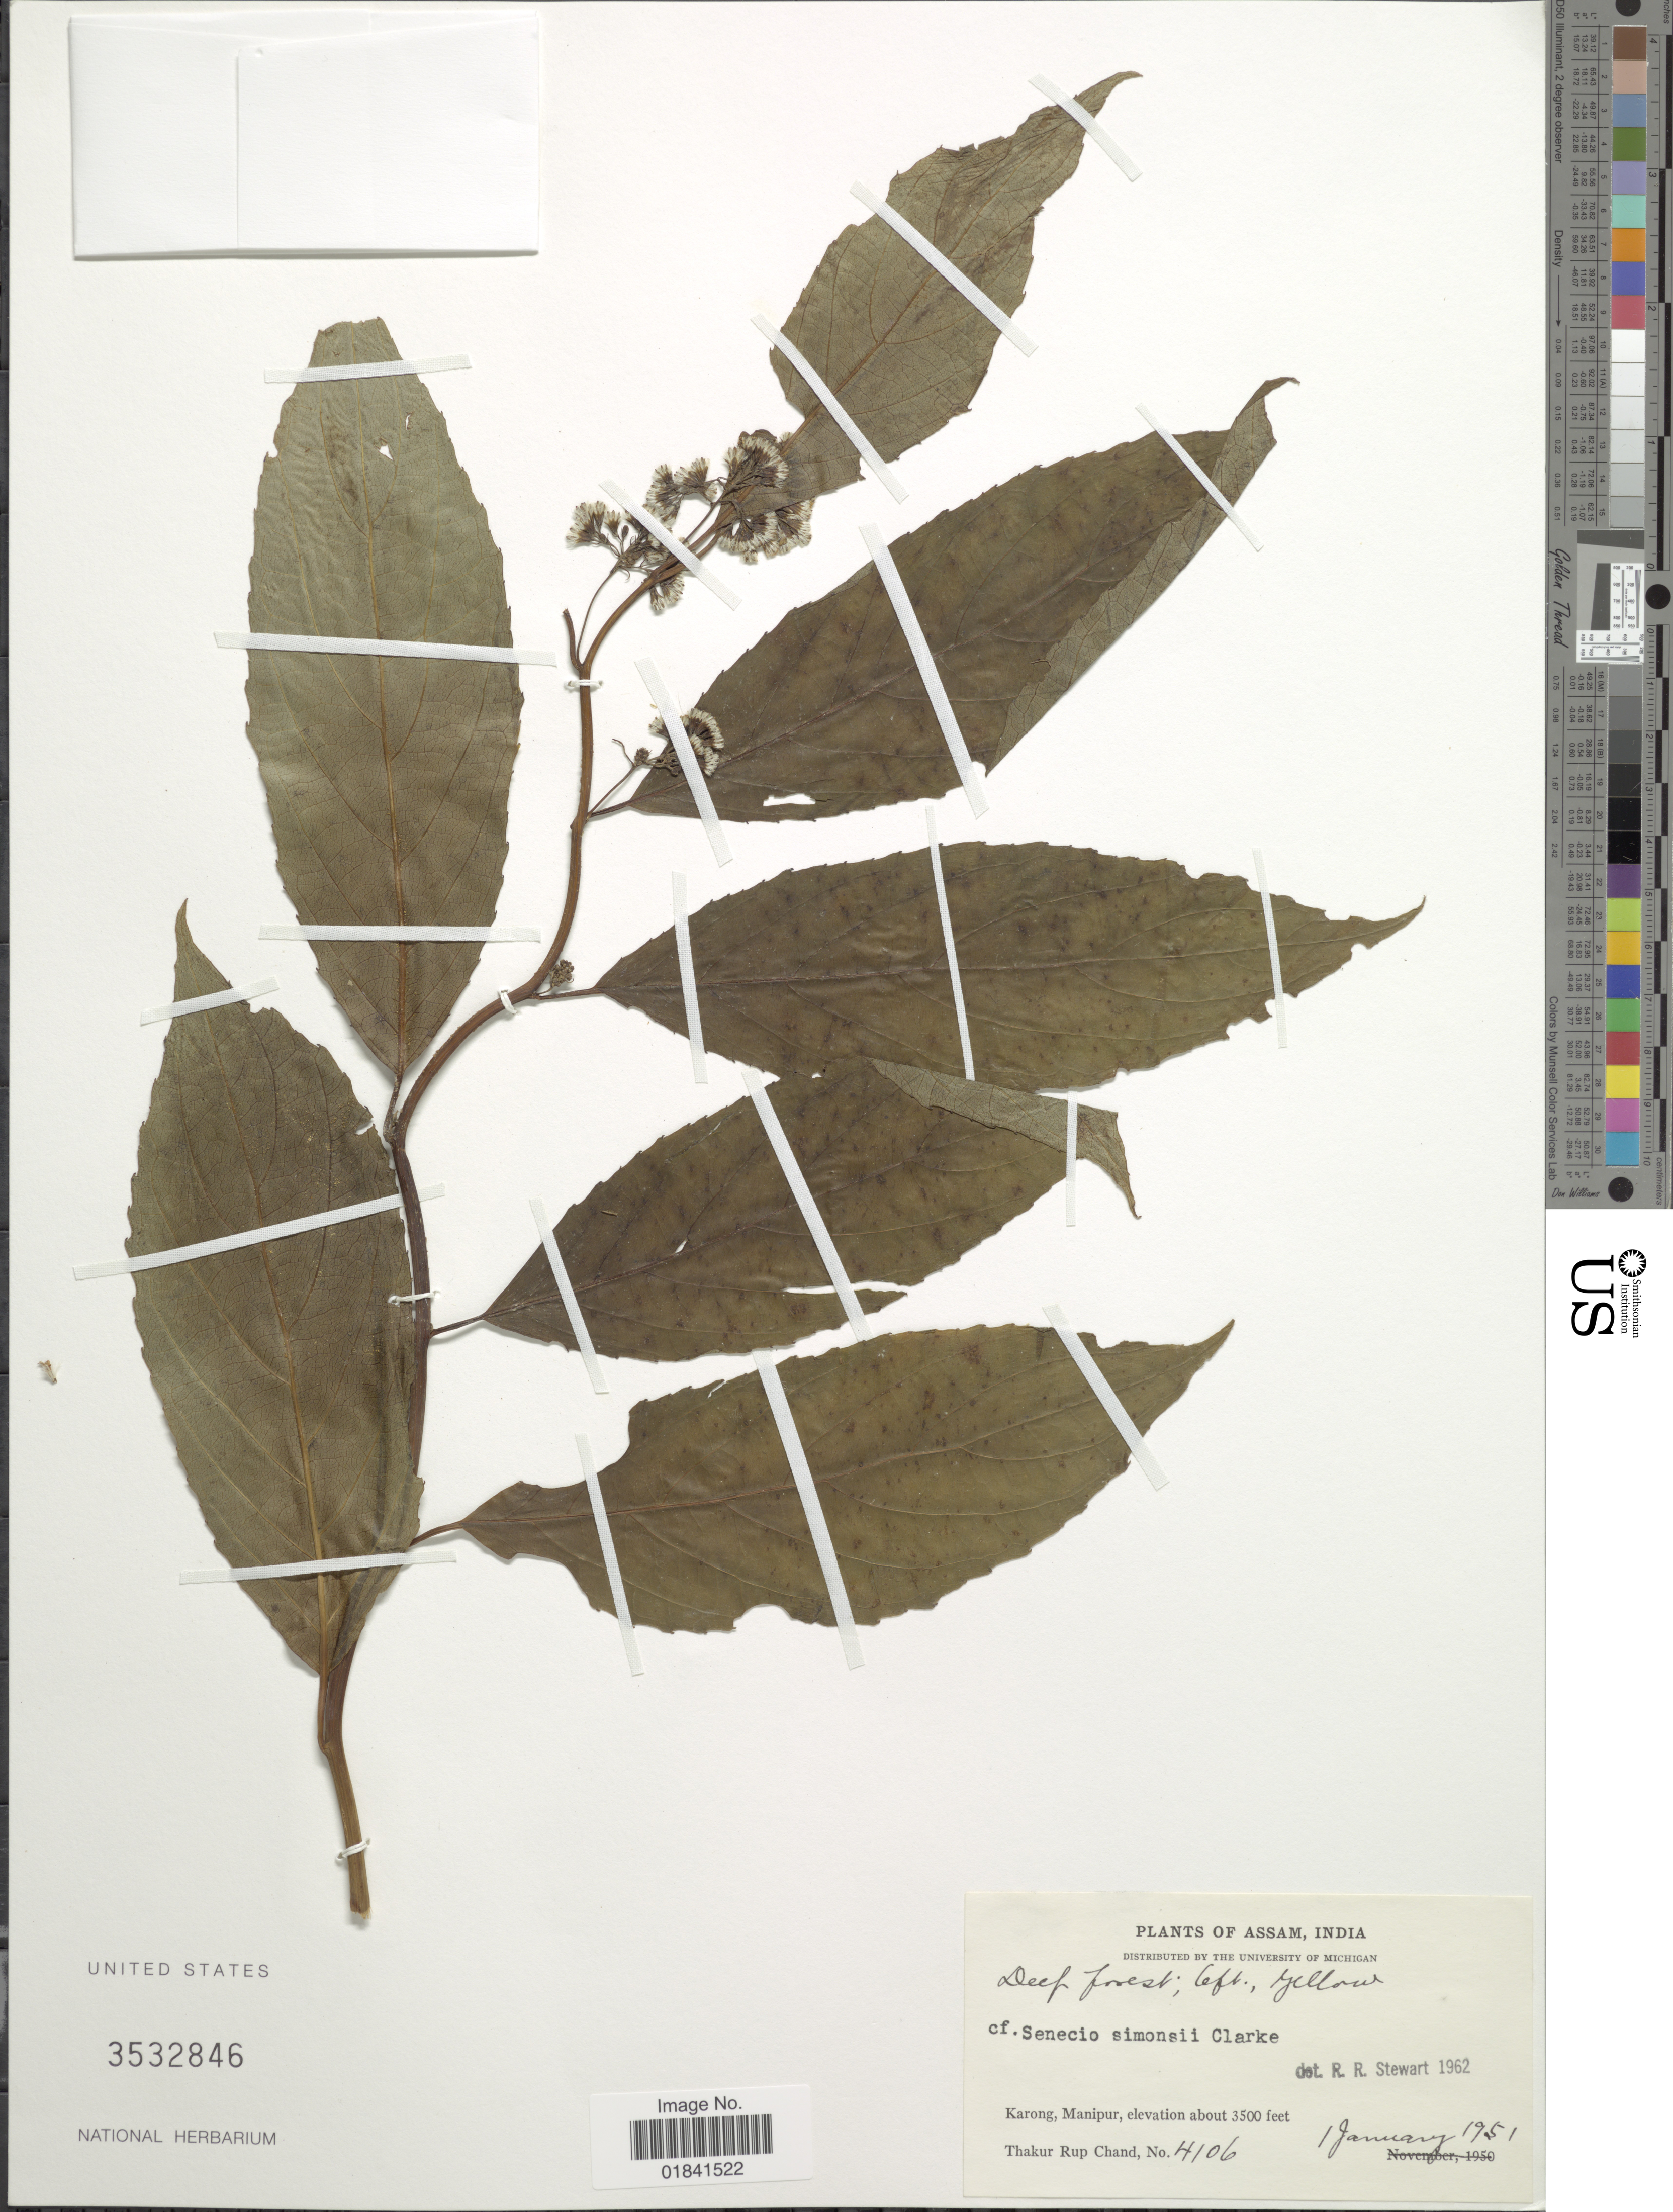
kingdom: Plantae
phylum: Tracheophyta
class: Magnoliopsida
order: Asterales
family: Asteraceae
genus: Senecio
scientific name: Senecio simonsii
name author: Clarke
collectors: T. R. Chand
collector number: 4106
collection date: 1951-01-01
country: India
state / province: Manipur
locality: Karong, Manipur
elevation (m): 1067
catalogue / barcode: US 3532846